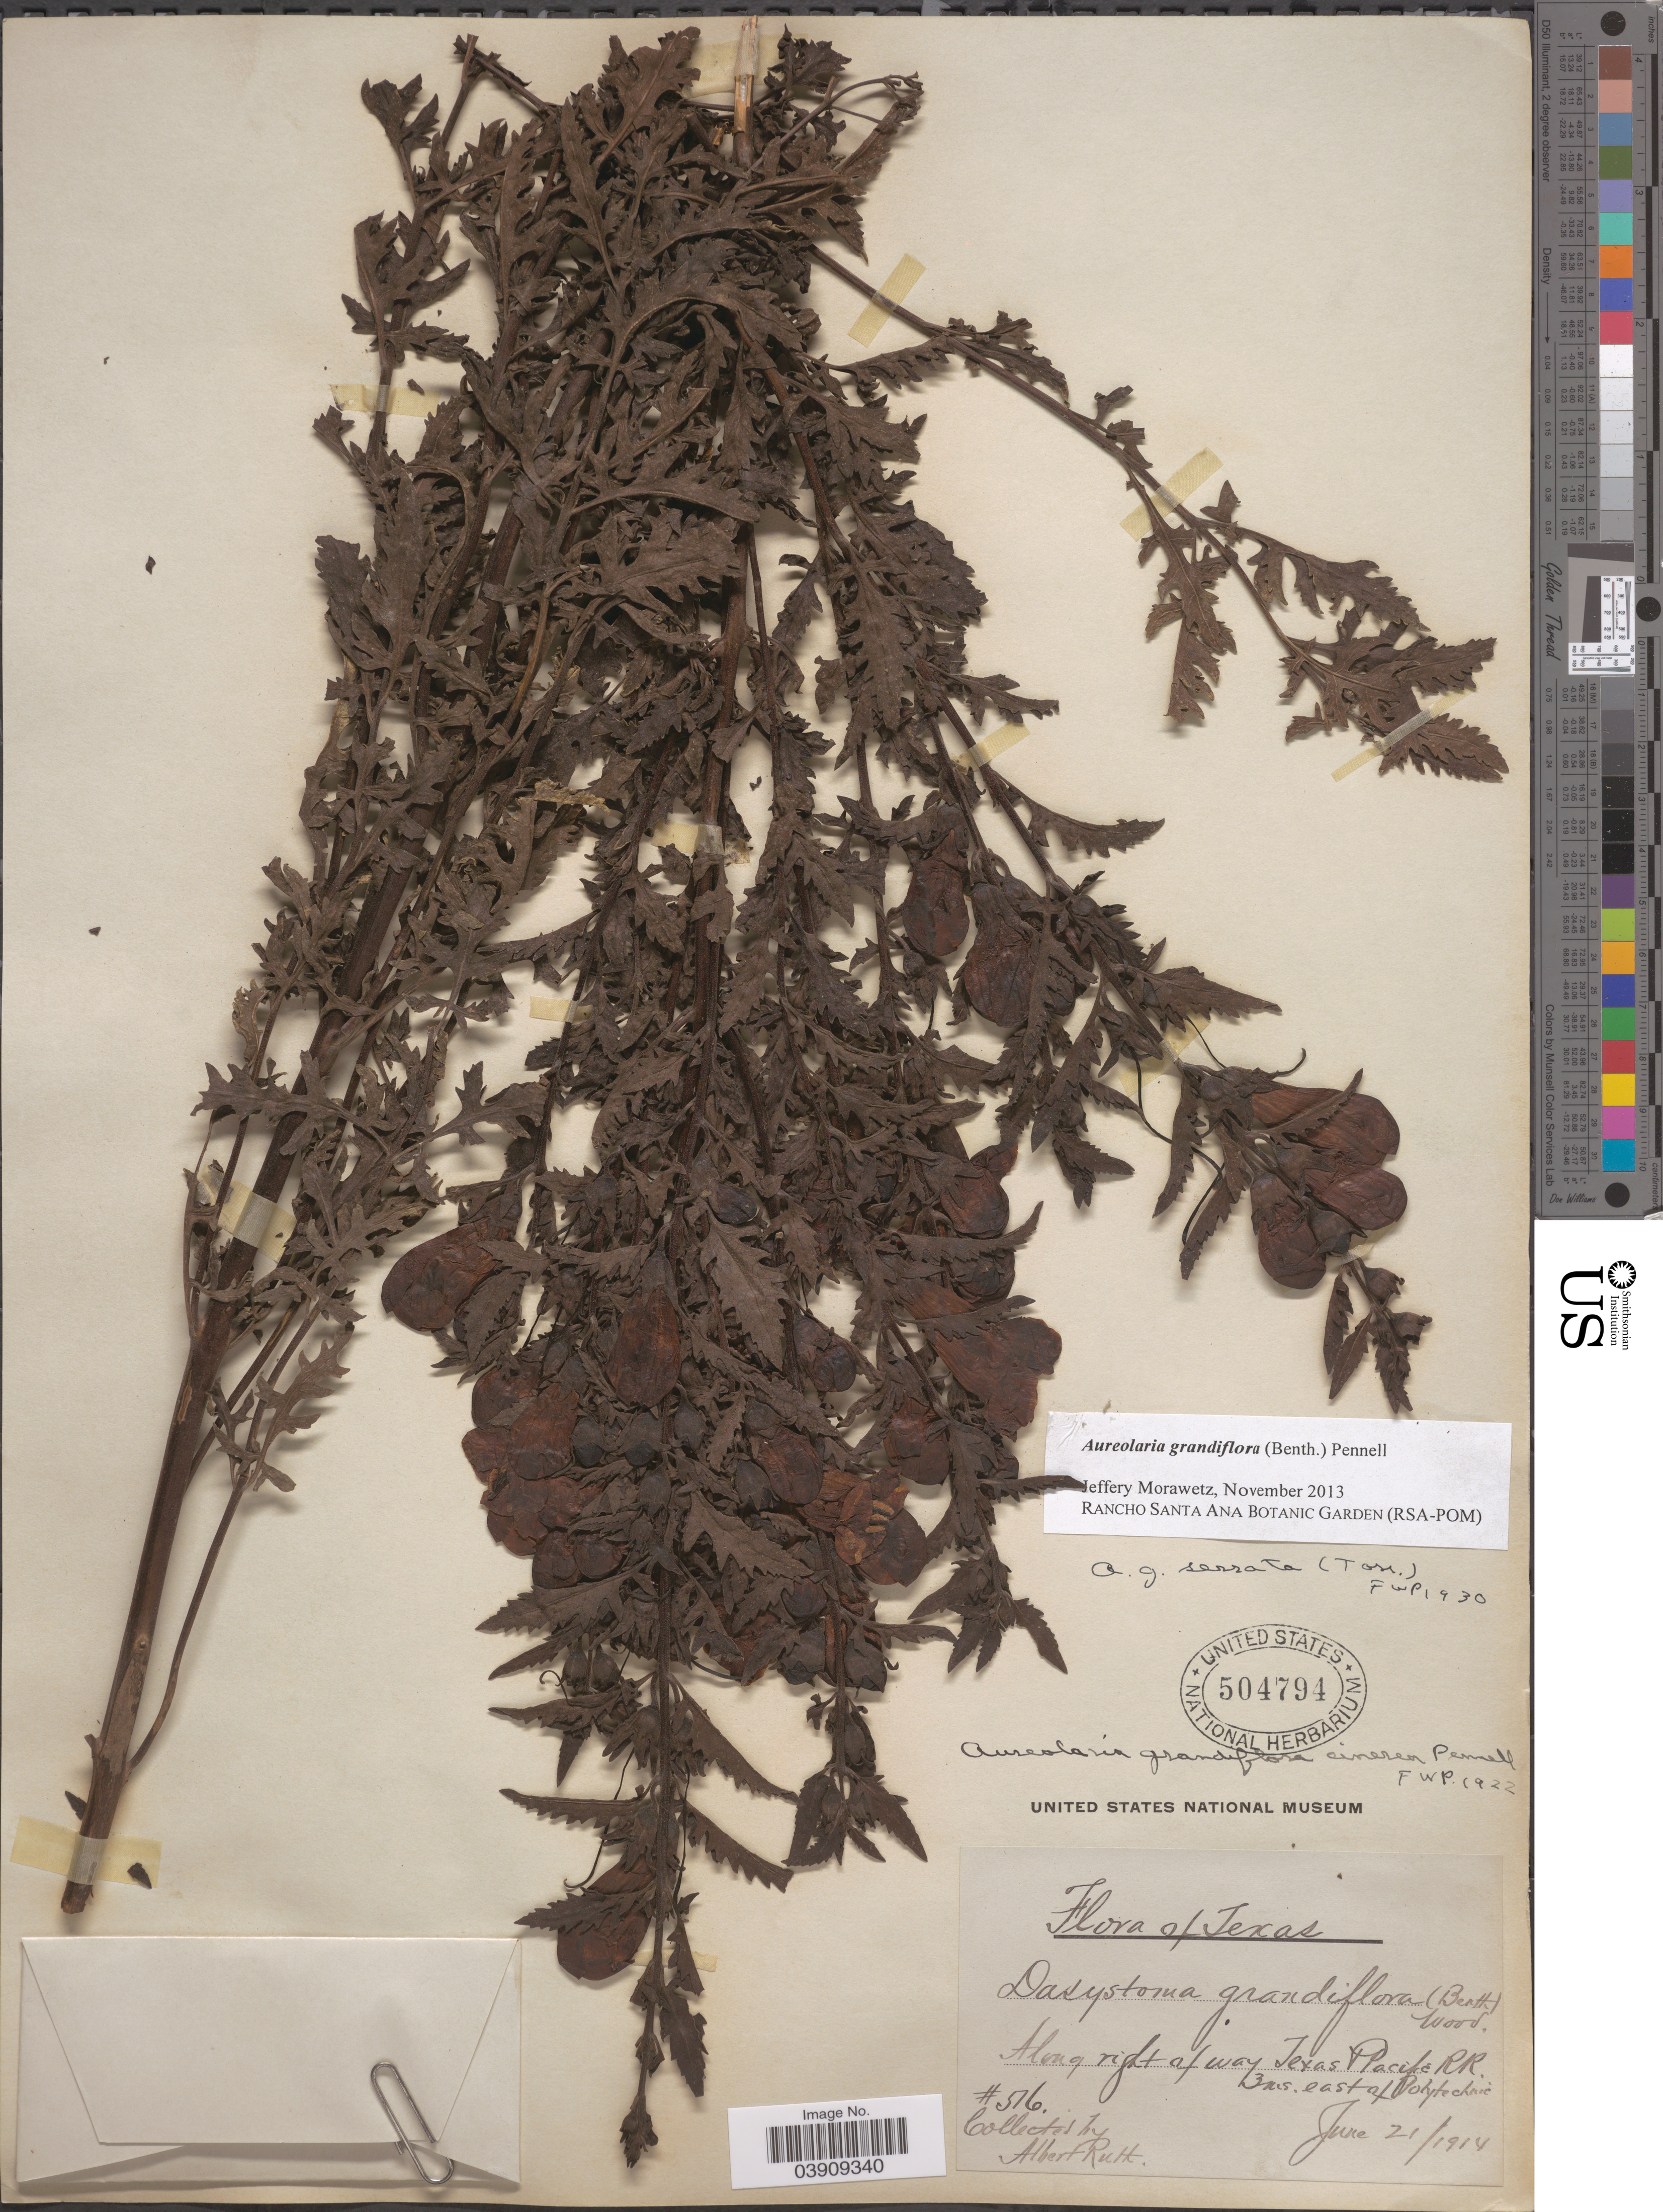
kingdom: Plantae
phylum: Tracheophyta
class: Magnoliopsida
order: Lamiales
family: Orobanchaceae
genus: Aureolaria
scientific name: Aureolaria grandiflora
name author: (Benth.) Pennell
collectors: A. Ruth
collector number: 516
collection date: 1914-06-21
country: United States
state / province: Texas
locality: Along right of way Texas Pacific RR. 3 ms. east of Polytechnic.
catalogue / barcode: US 504794